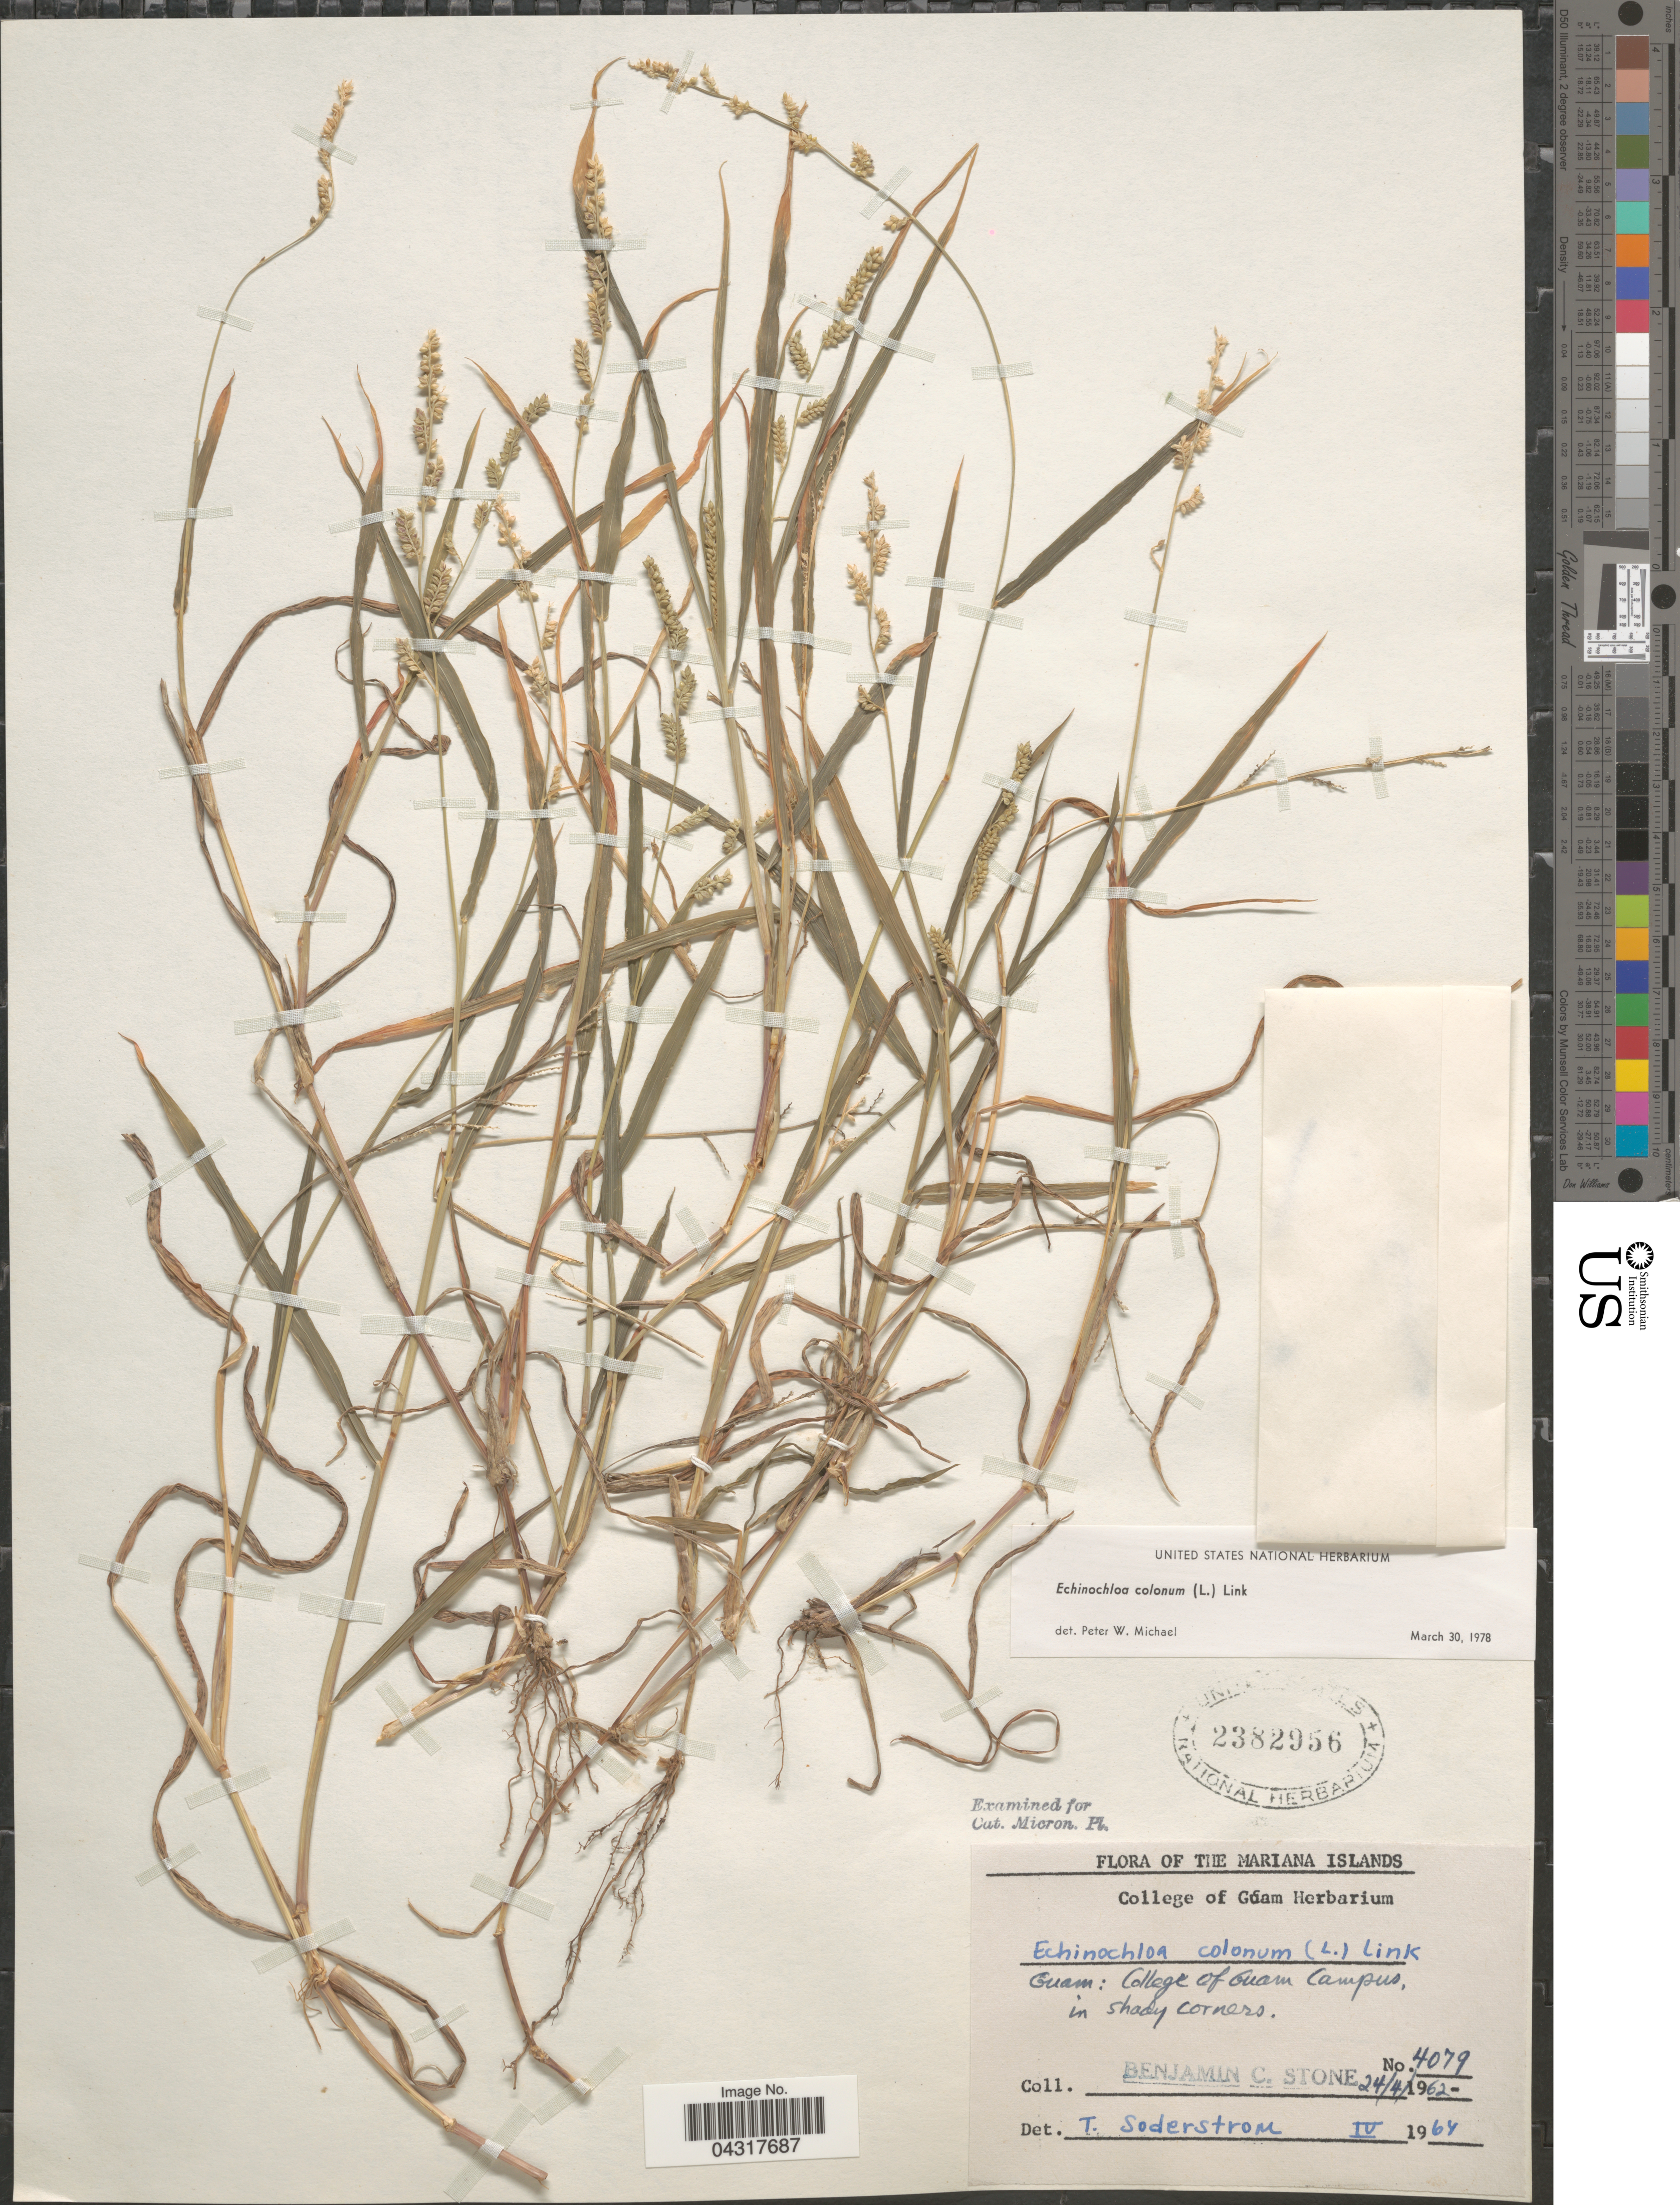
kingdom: Plantae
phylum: Tracheophyta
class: Liliopsida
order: Poales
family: Poaceae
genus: Echinochloa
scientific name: Echinochloa colona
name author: (L.) Link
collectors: B. C. Stone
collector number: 4079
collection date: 1962-04-24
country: Guam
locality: Mariana Islands. College of Guam Campus.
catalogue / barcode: US 2382956